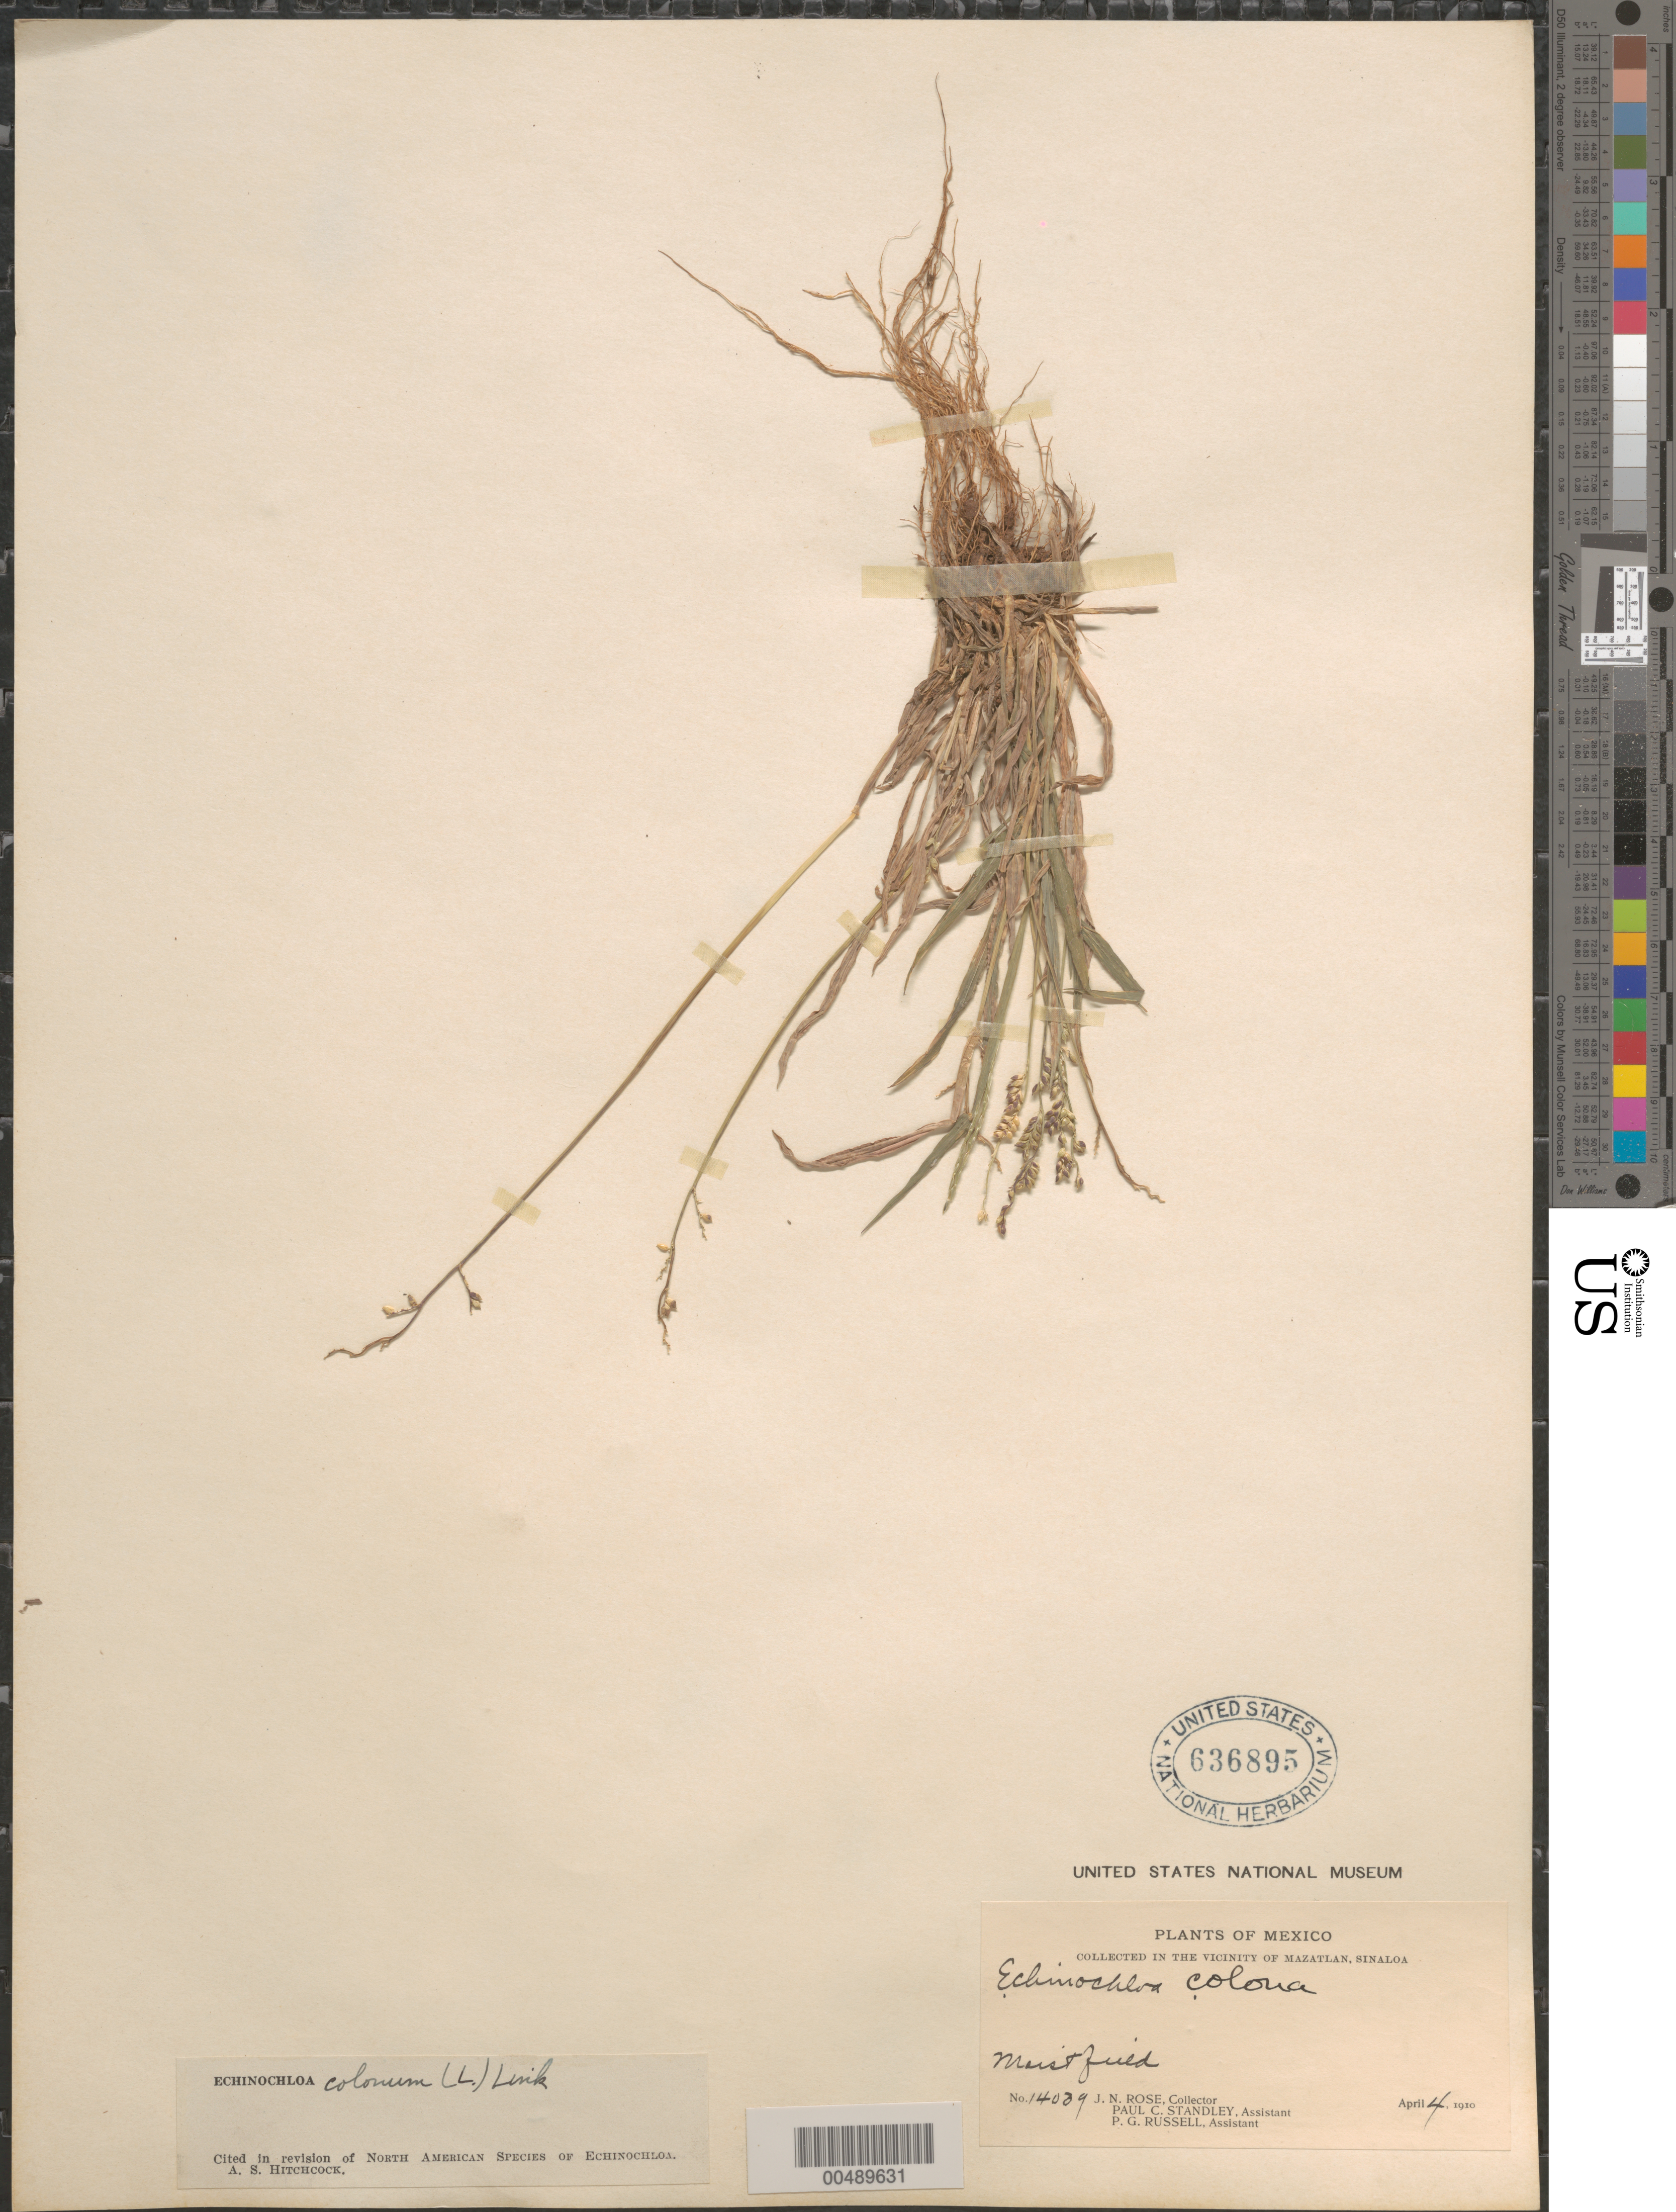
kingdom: Plantae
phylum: Tracheophyta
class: Liliopsida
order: Poales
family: Poaceae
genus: Echinochloa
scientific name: Echinochloa colona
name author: (L.) Link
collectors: J. N. Rose, P. C. Standley & P. G. Russell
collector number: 14039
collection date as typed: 4 Apr 1910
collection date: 1910-04-04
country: Mexico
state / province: Sinaloa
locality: Vicinity of Mazatlan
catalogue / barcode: US 636895